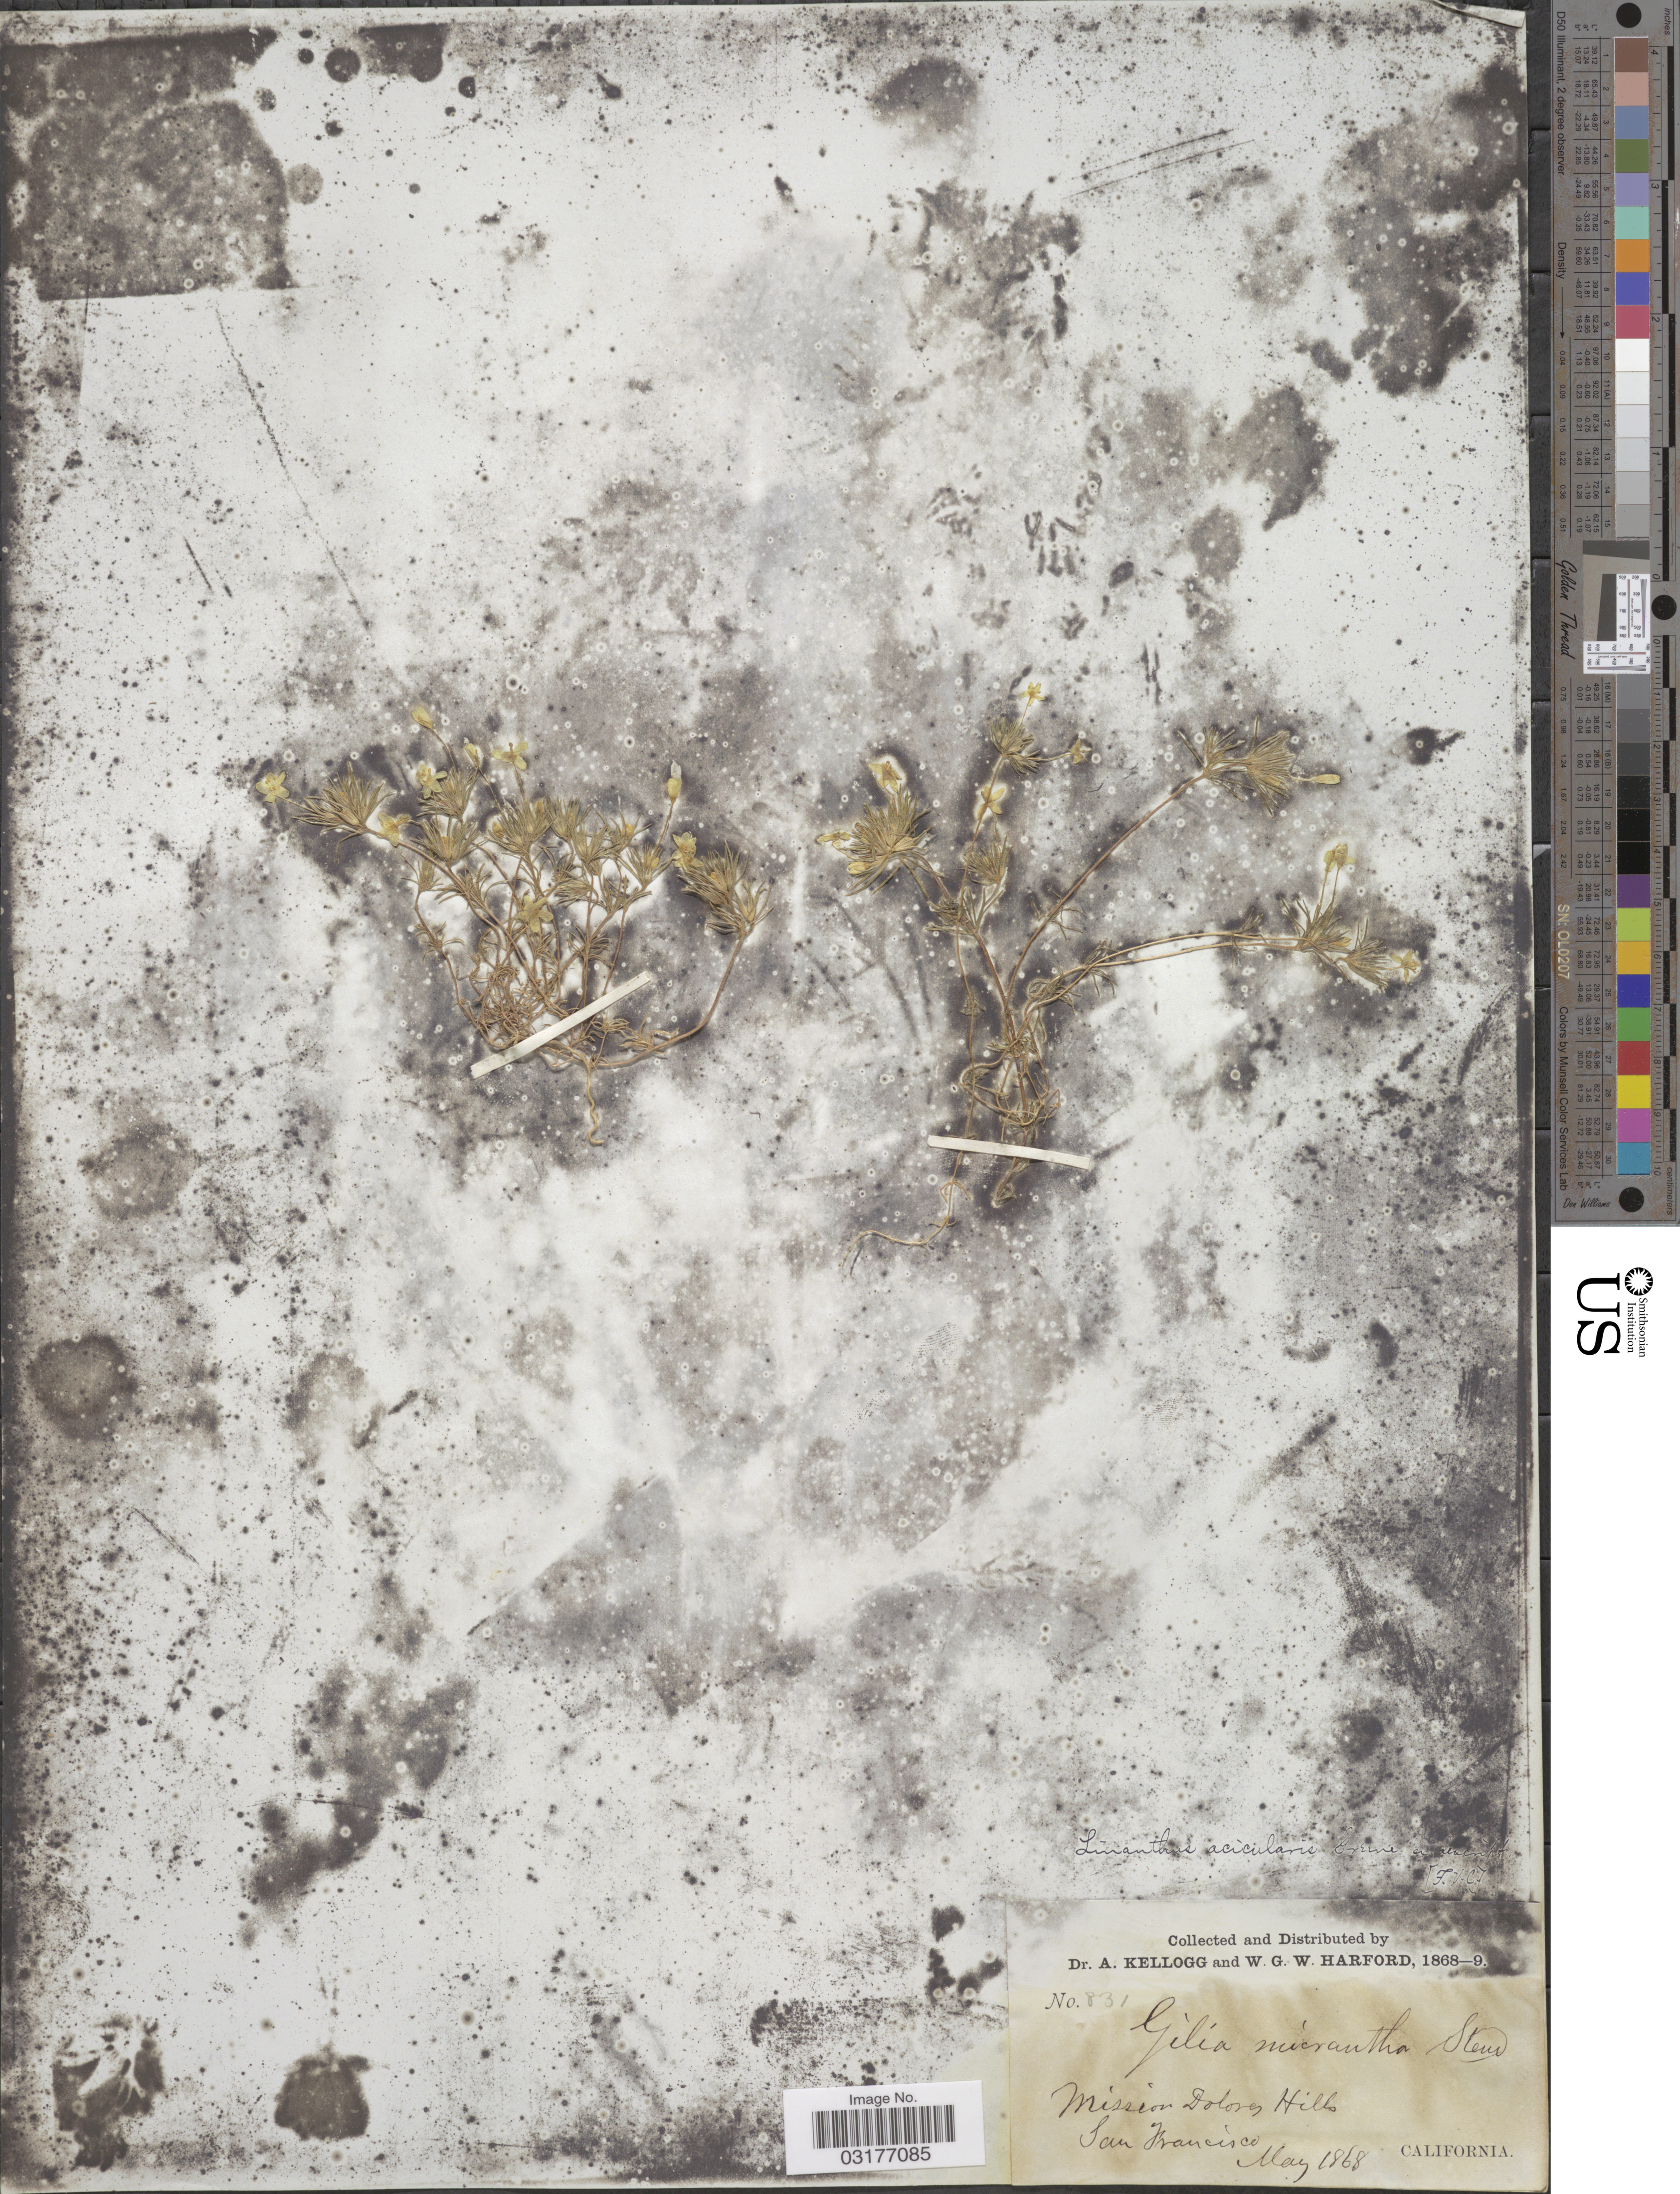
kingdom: Plantae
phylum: Tracheophyta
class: Magnoliopsida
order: Ericales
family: Polemoniaceae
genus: Leptosiphon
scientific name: Leptosiphon acicularis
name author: Jeps.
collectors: A. Kellogg & W. G. W. Harford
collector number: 831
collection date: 1868-05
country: United States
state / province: California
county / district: San Francisco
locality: Mission Dolores Hills. San Francisco.